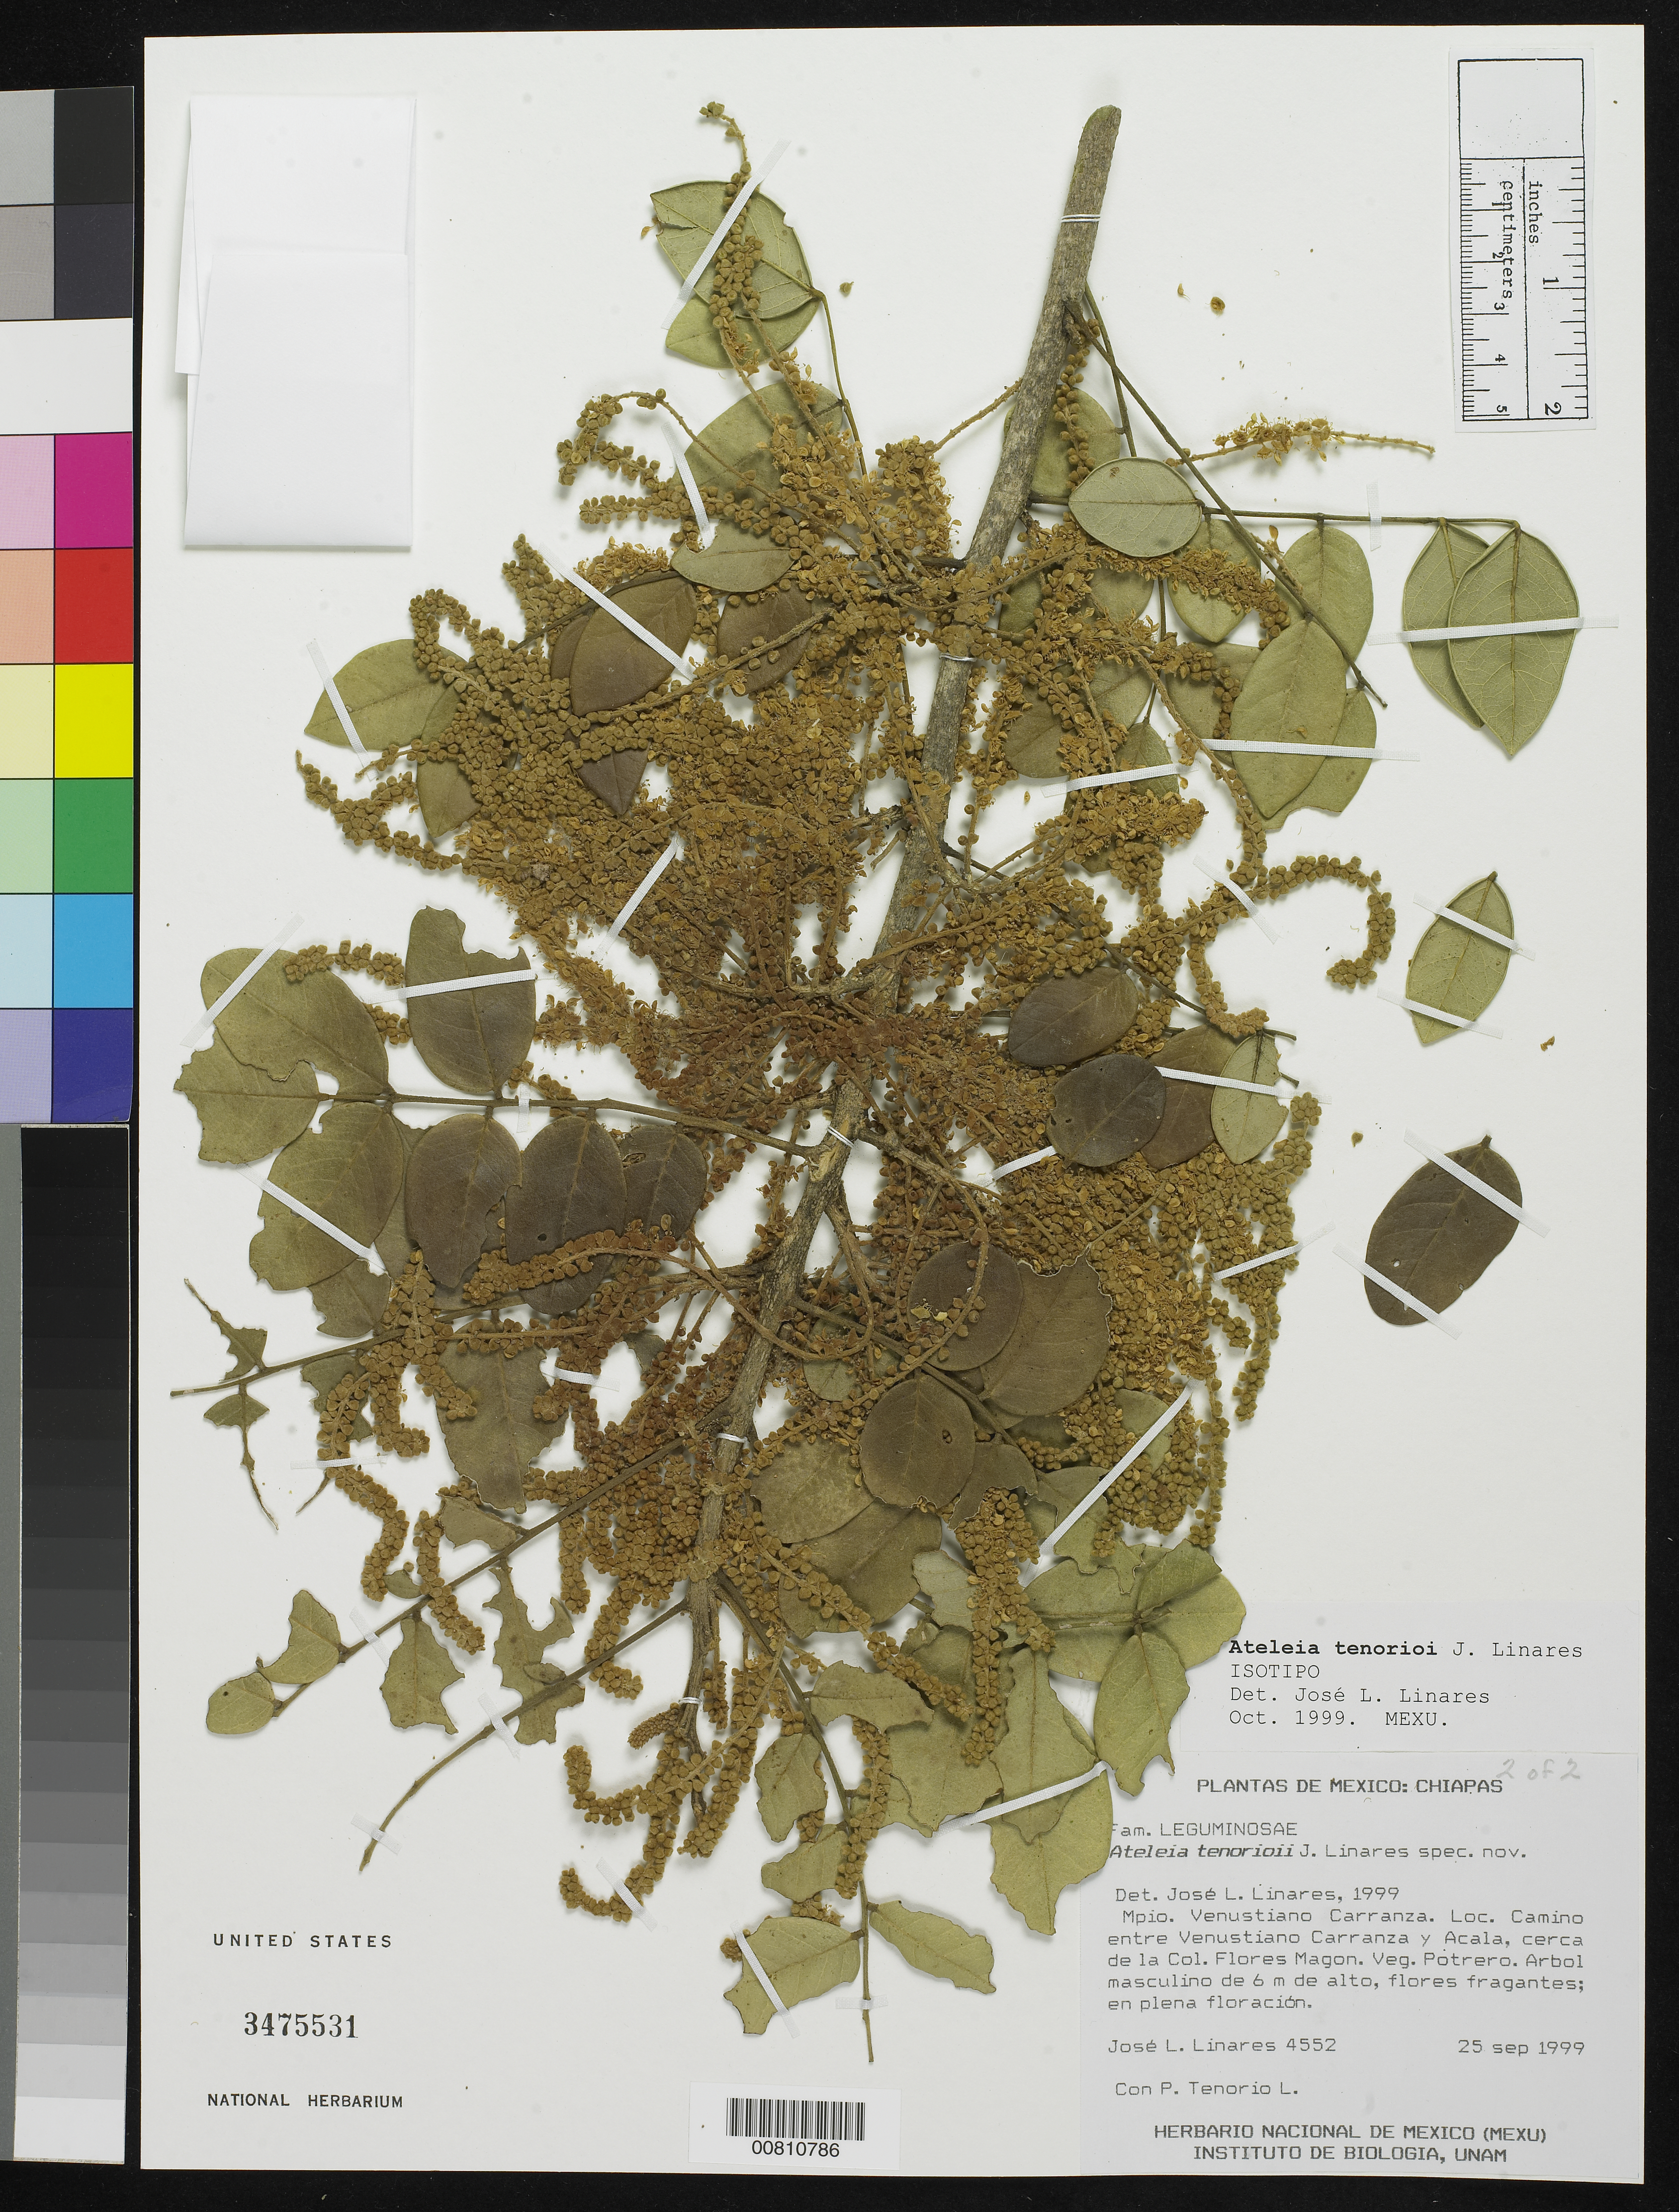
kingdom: Plantae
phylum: Tracheophyta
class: Magnoliopsida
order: Fabales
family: Fabaceae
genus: Ateleia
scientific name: Ateleia tenorioi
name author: J. Linares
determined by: Linares, J. L., (MEXICO)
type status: Isotype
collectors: J. Linares & P. Tenorio L.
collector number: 4552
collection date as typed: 25 Sep 1999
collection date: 1999-09-25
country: Mexico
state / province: Chiapas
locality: Mpio. Venustiano Carranza. Loc. Camino entre Venustiano Carranza y Acala, cerca de la Col. Flores Magon.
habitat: Potrero.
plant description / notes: Holotype at MEXU.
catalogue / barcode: US 3475531